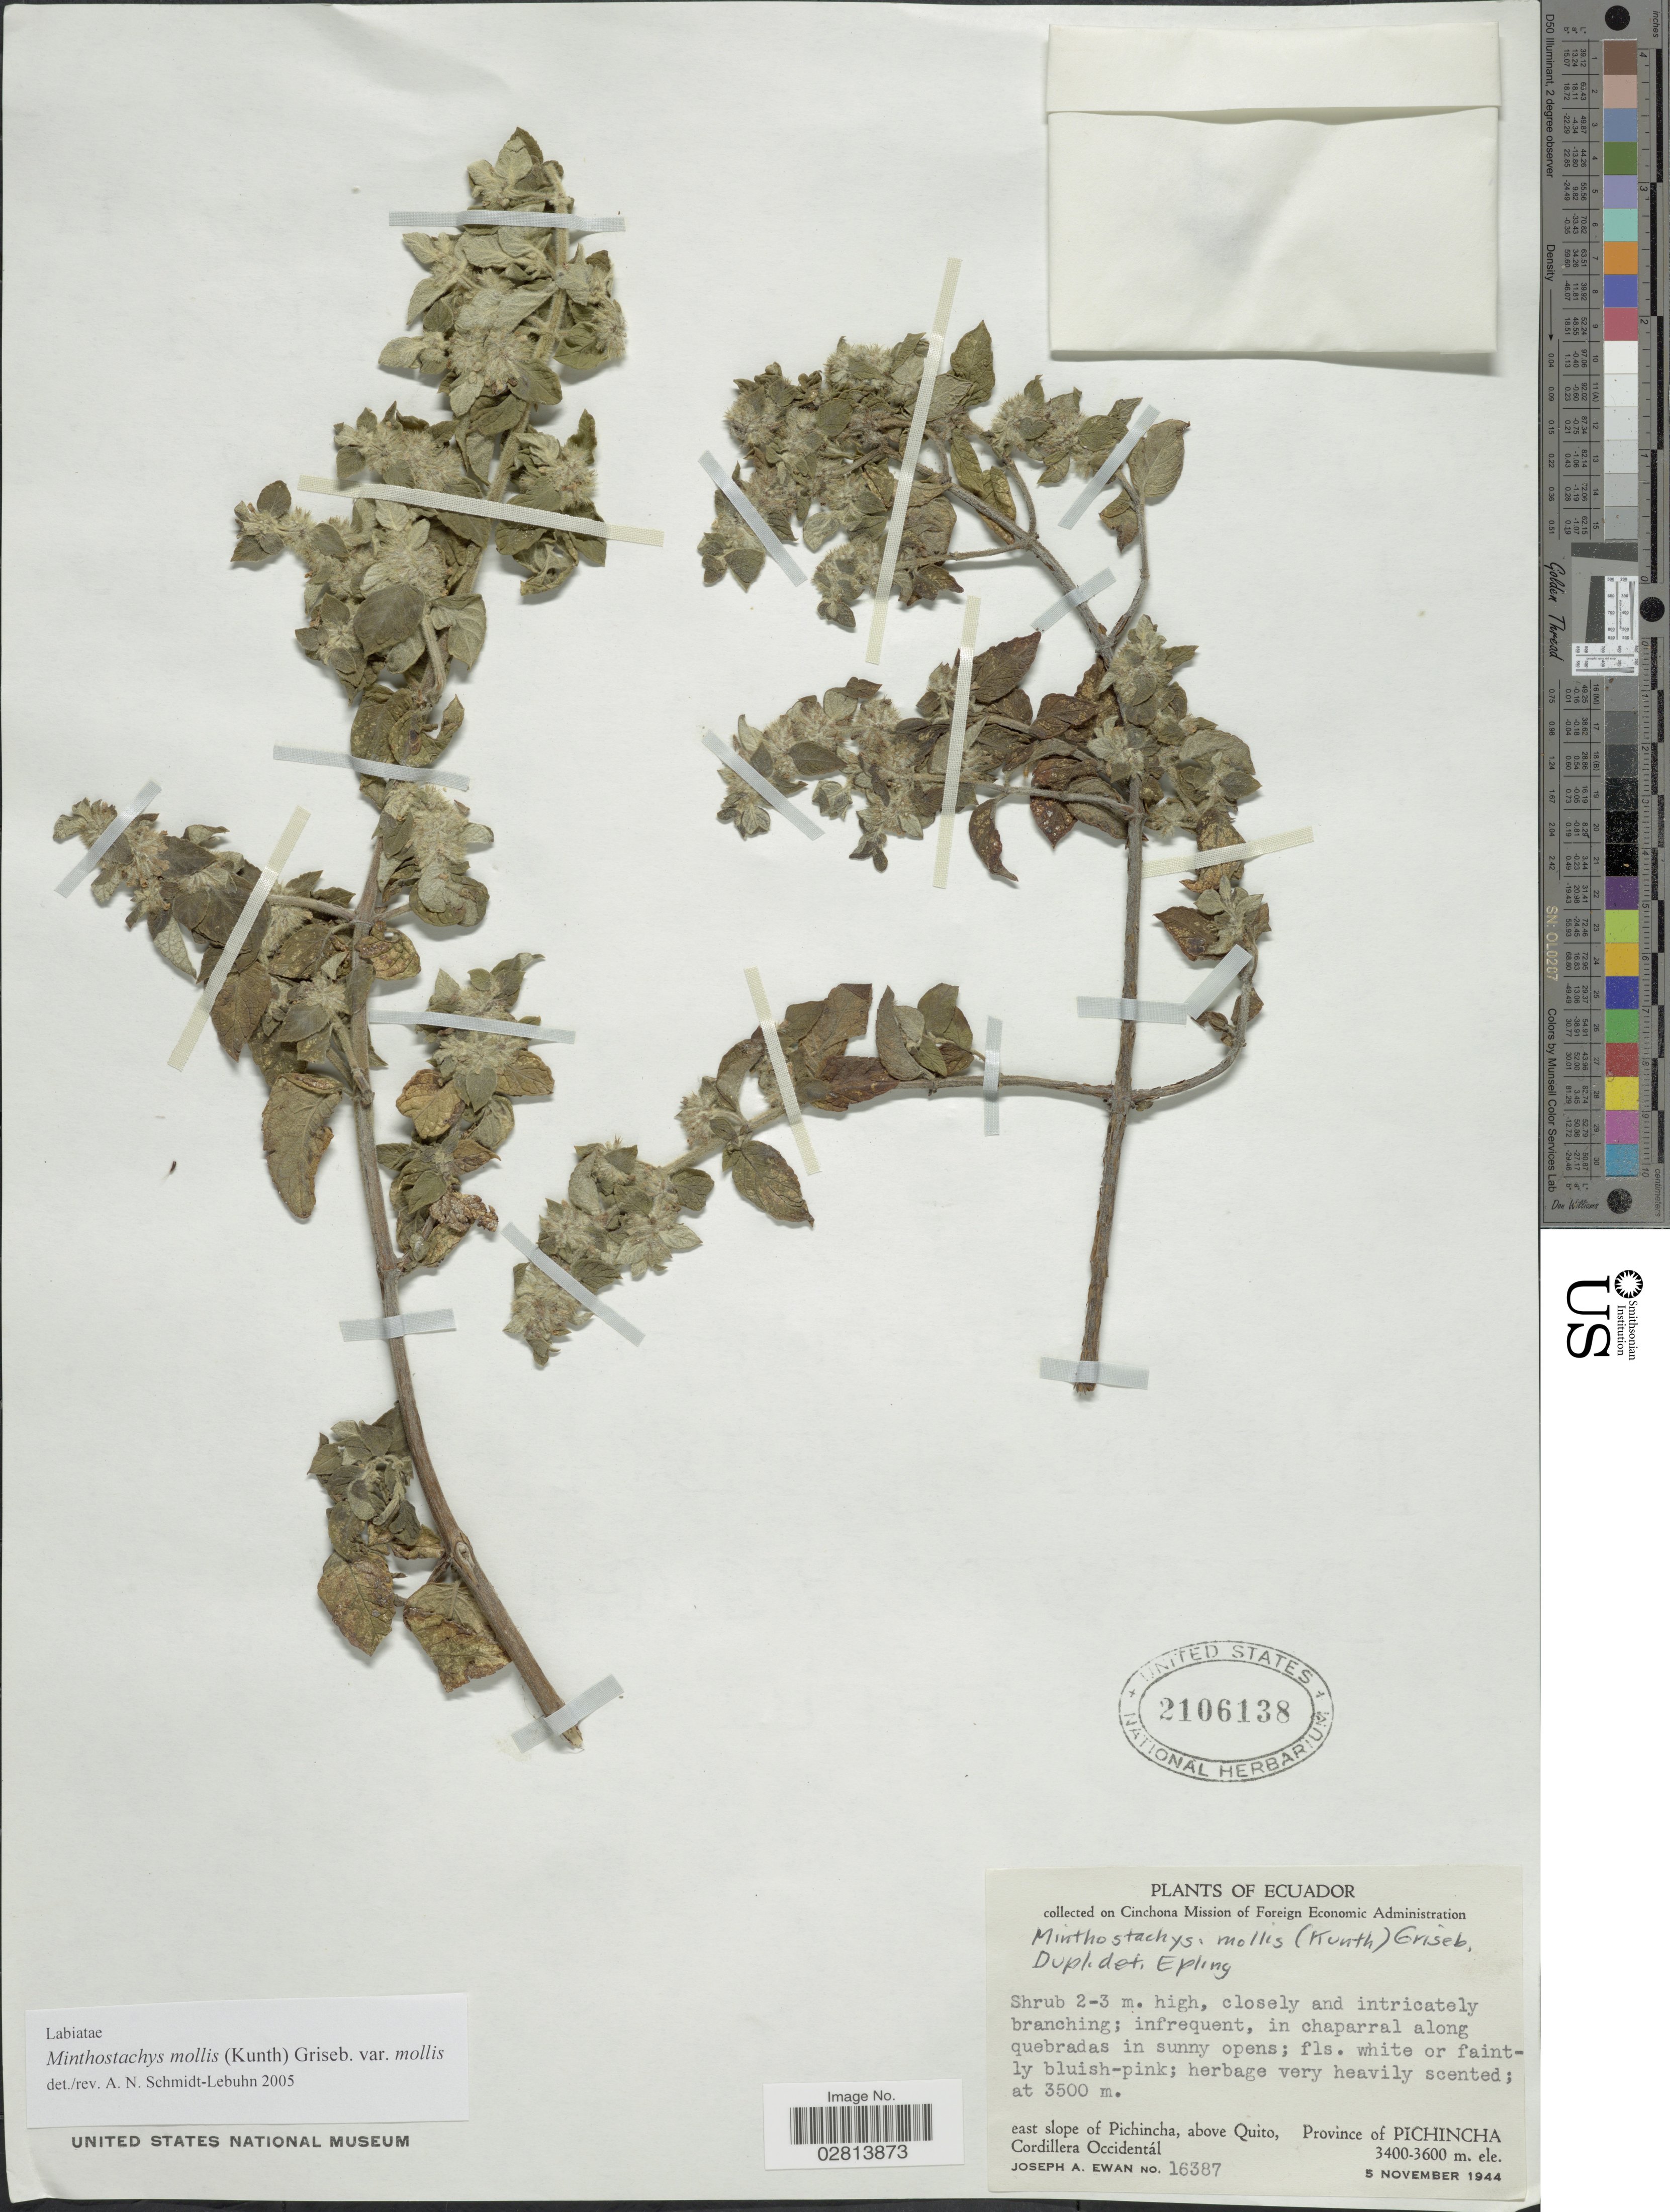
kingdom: Plantae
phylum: Tracheophyta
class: Magnoliopsida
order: Lamiales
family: Lamiaceae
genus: Minthostachys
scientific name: Minthostachys mollis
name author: (Kunth) Griseb.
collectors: J. A. Ewan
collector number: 16387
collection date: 1944-11-05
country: Ecuador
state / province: Pichincha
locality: East slope of Pichincha, above Quito, Province of Pichincha, Cordillera Occidentál.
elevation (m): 3500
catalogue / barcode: US 2106138